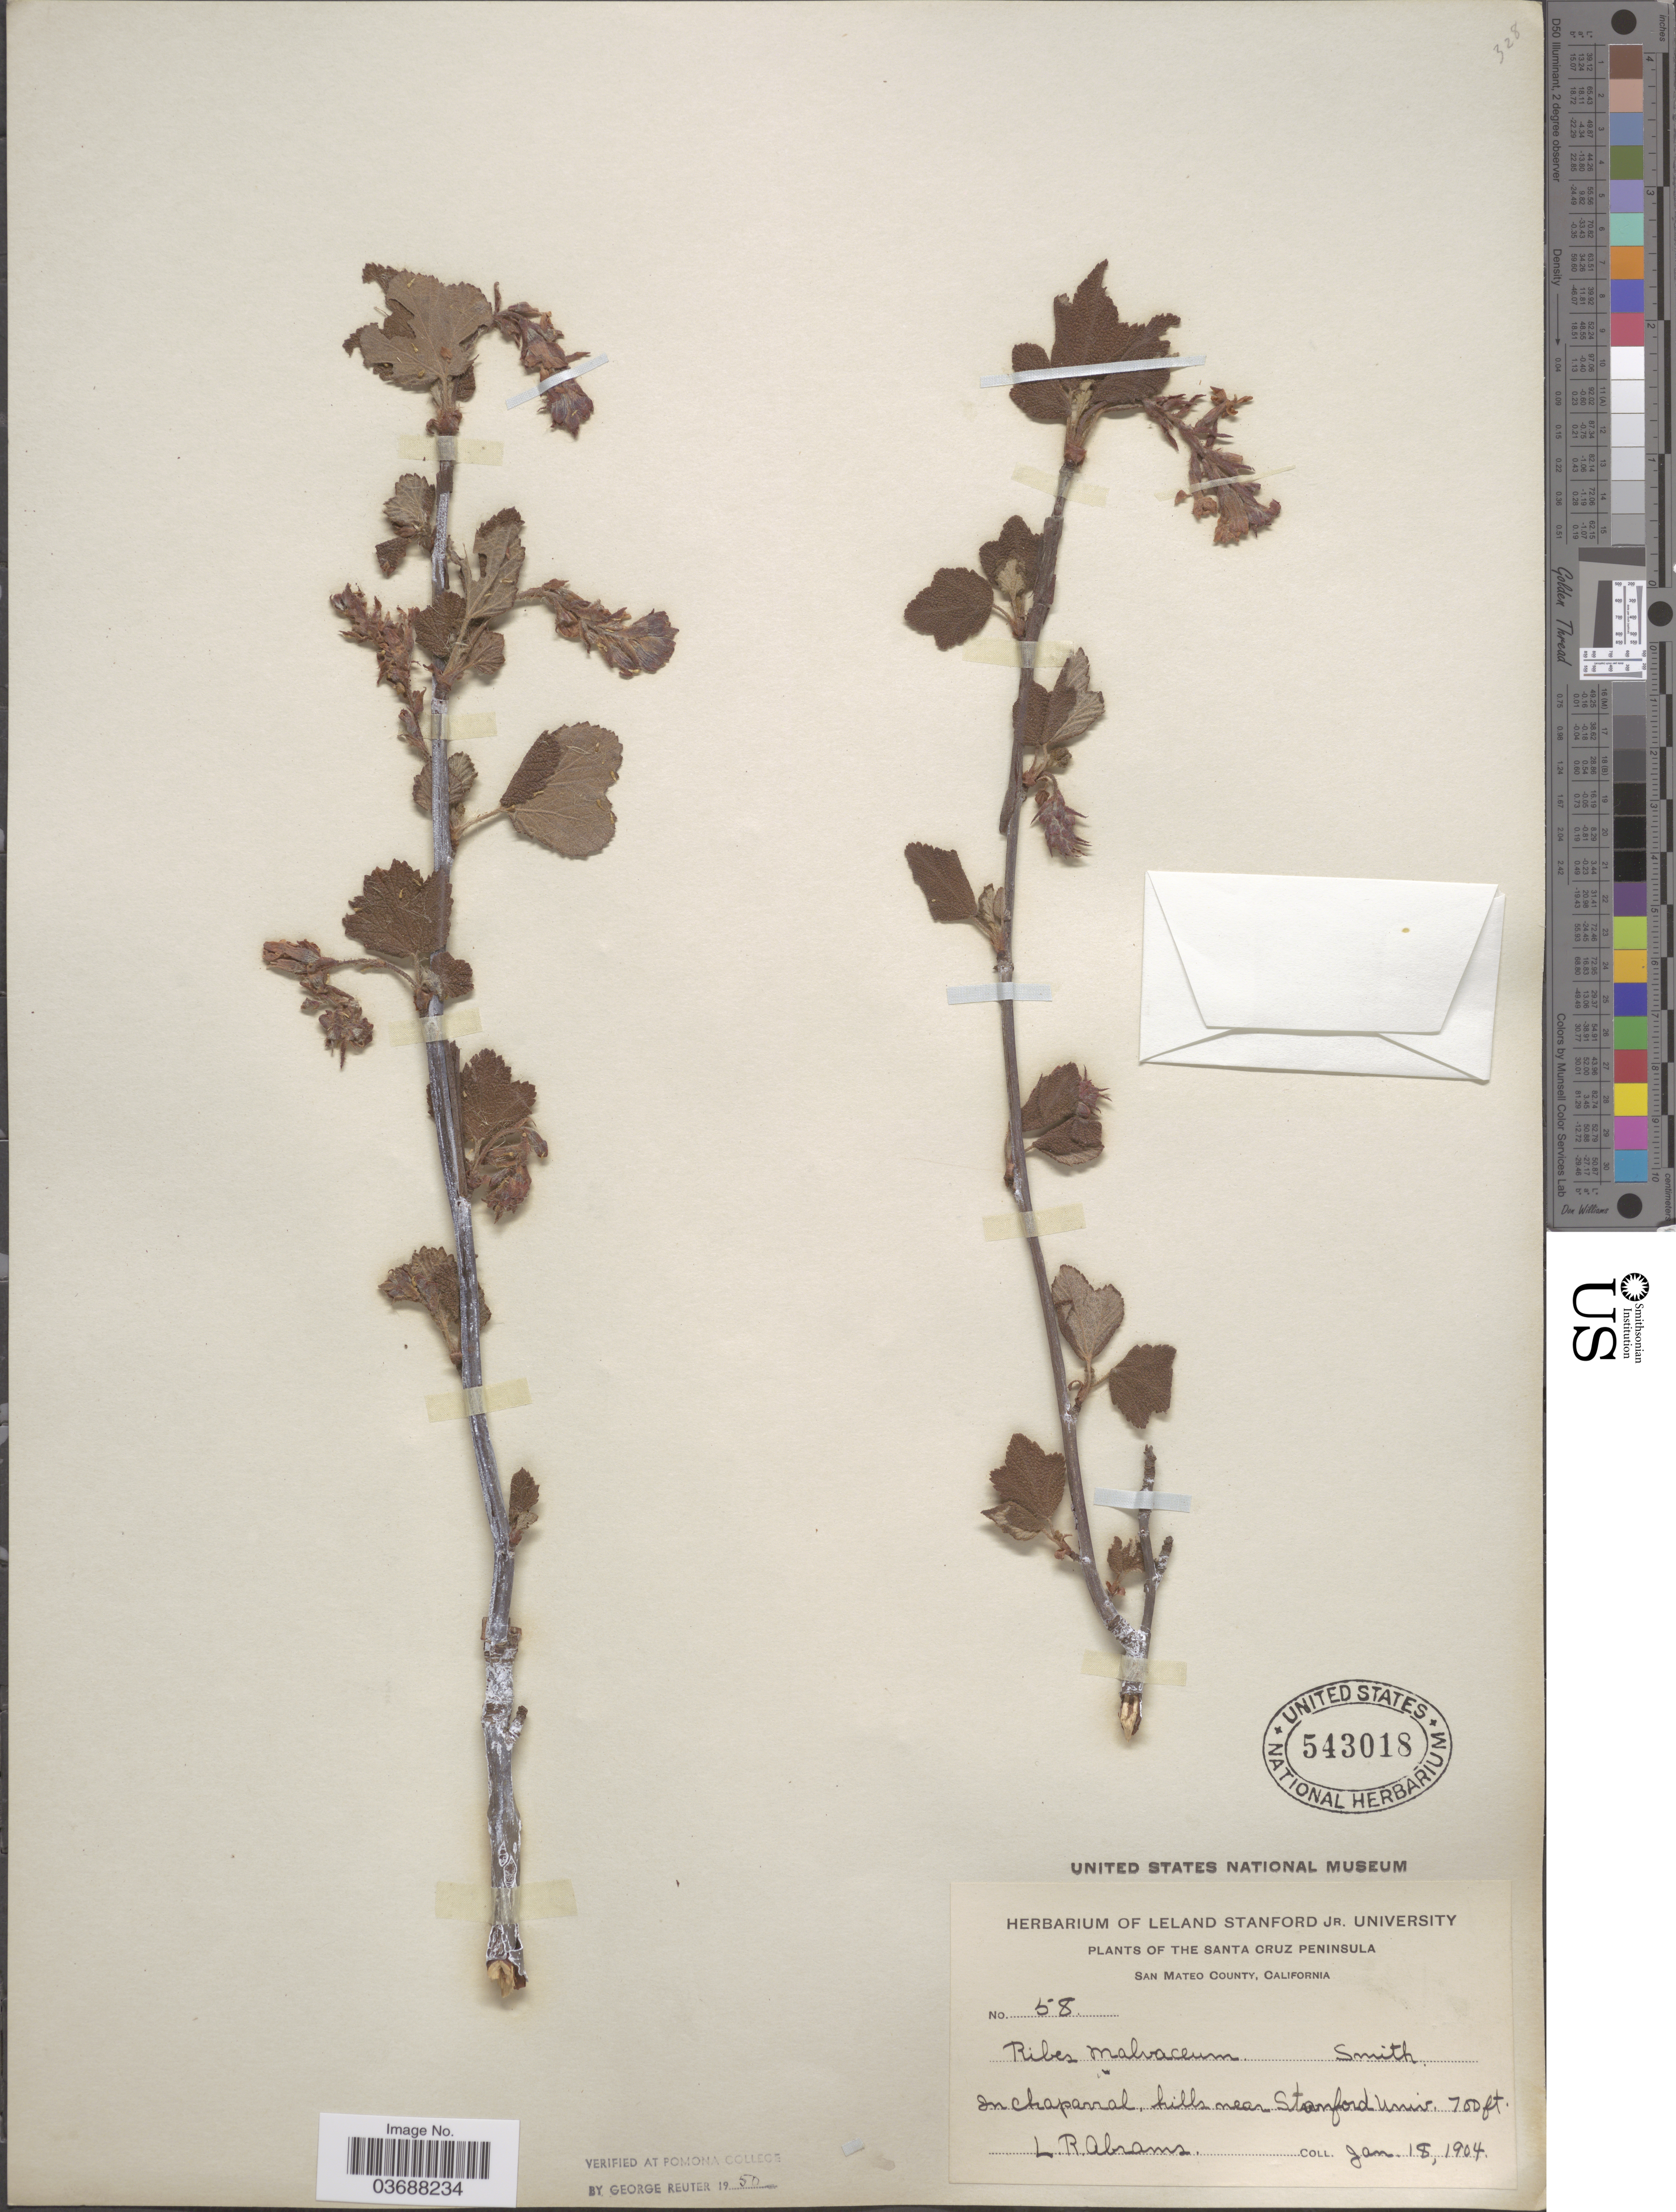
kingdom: Plantae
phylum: Tracheophyta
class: Magnoliopsida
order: Saxifragales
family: Grossulariaceae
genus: Ribes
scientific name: Ribes malvaceum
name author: Sm.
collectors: L. Abrams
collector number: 58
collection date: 1904-01-18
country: United States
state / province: California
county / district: San Mateo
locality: The Santa Cruz Peninsula. San Mateo County. In chaparral, hills near Stanford Univ.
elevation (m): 213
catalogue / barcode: US 543018